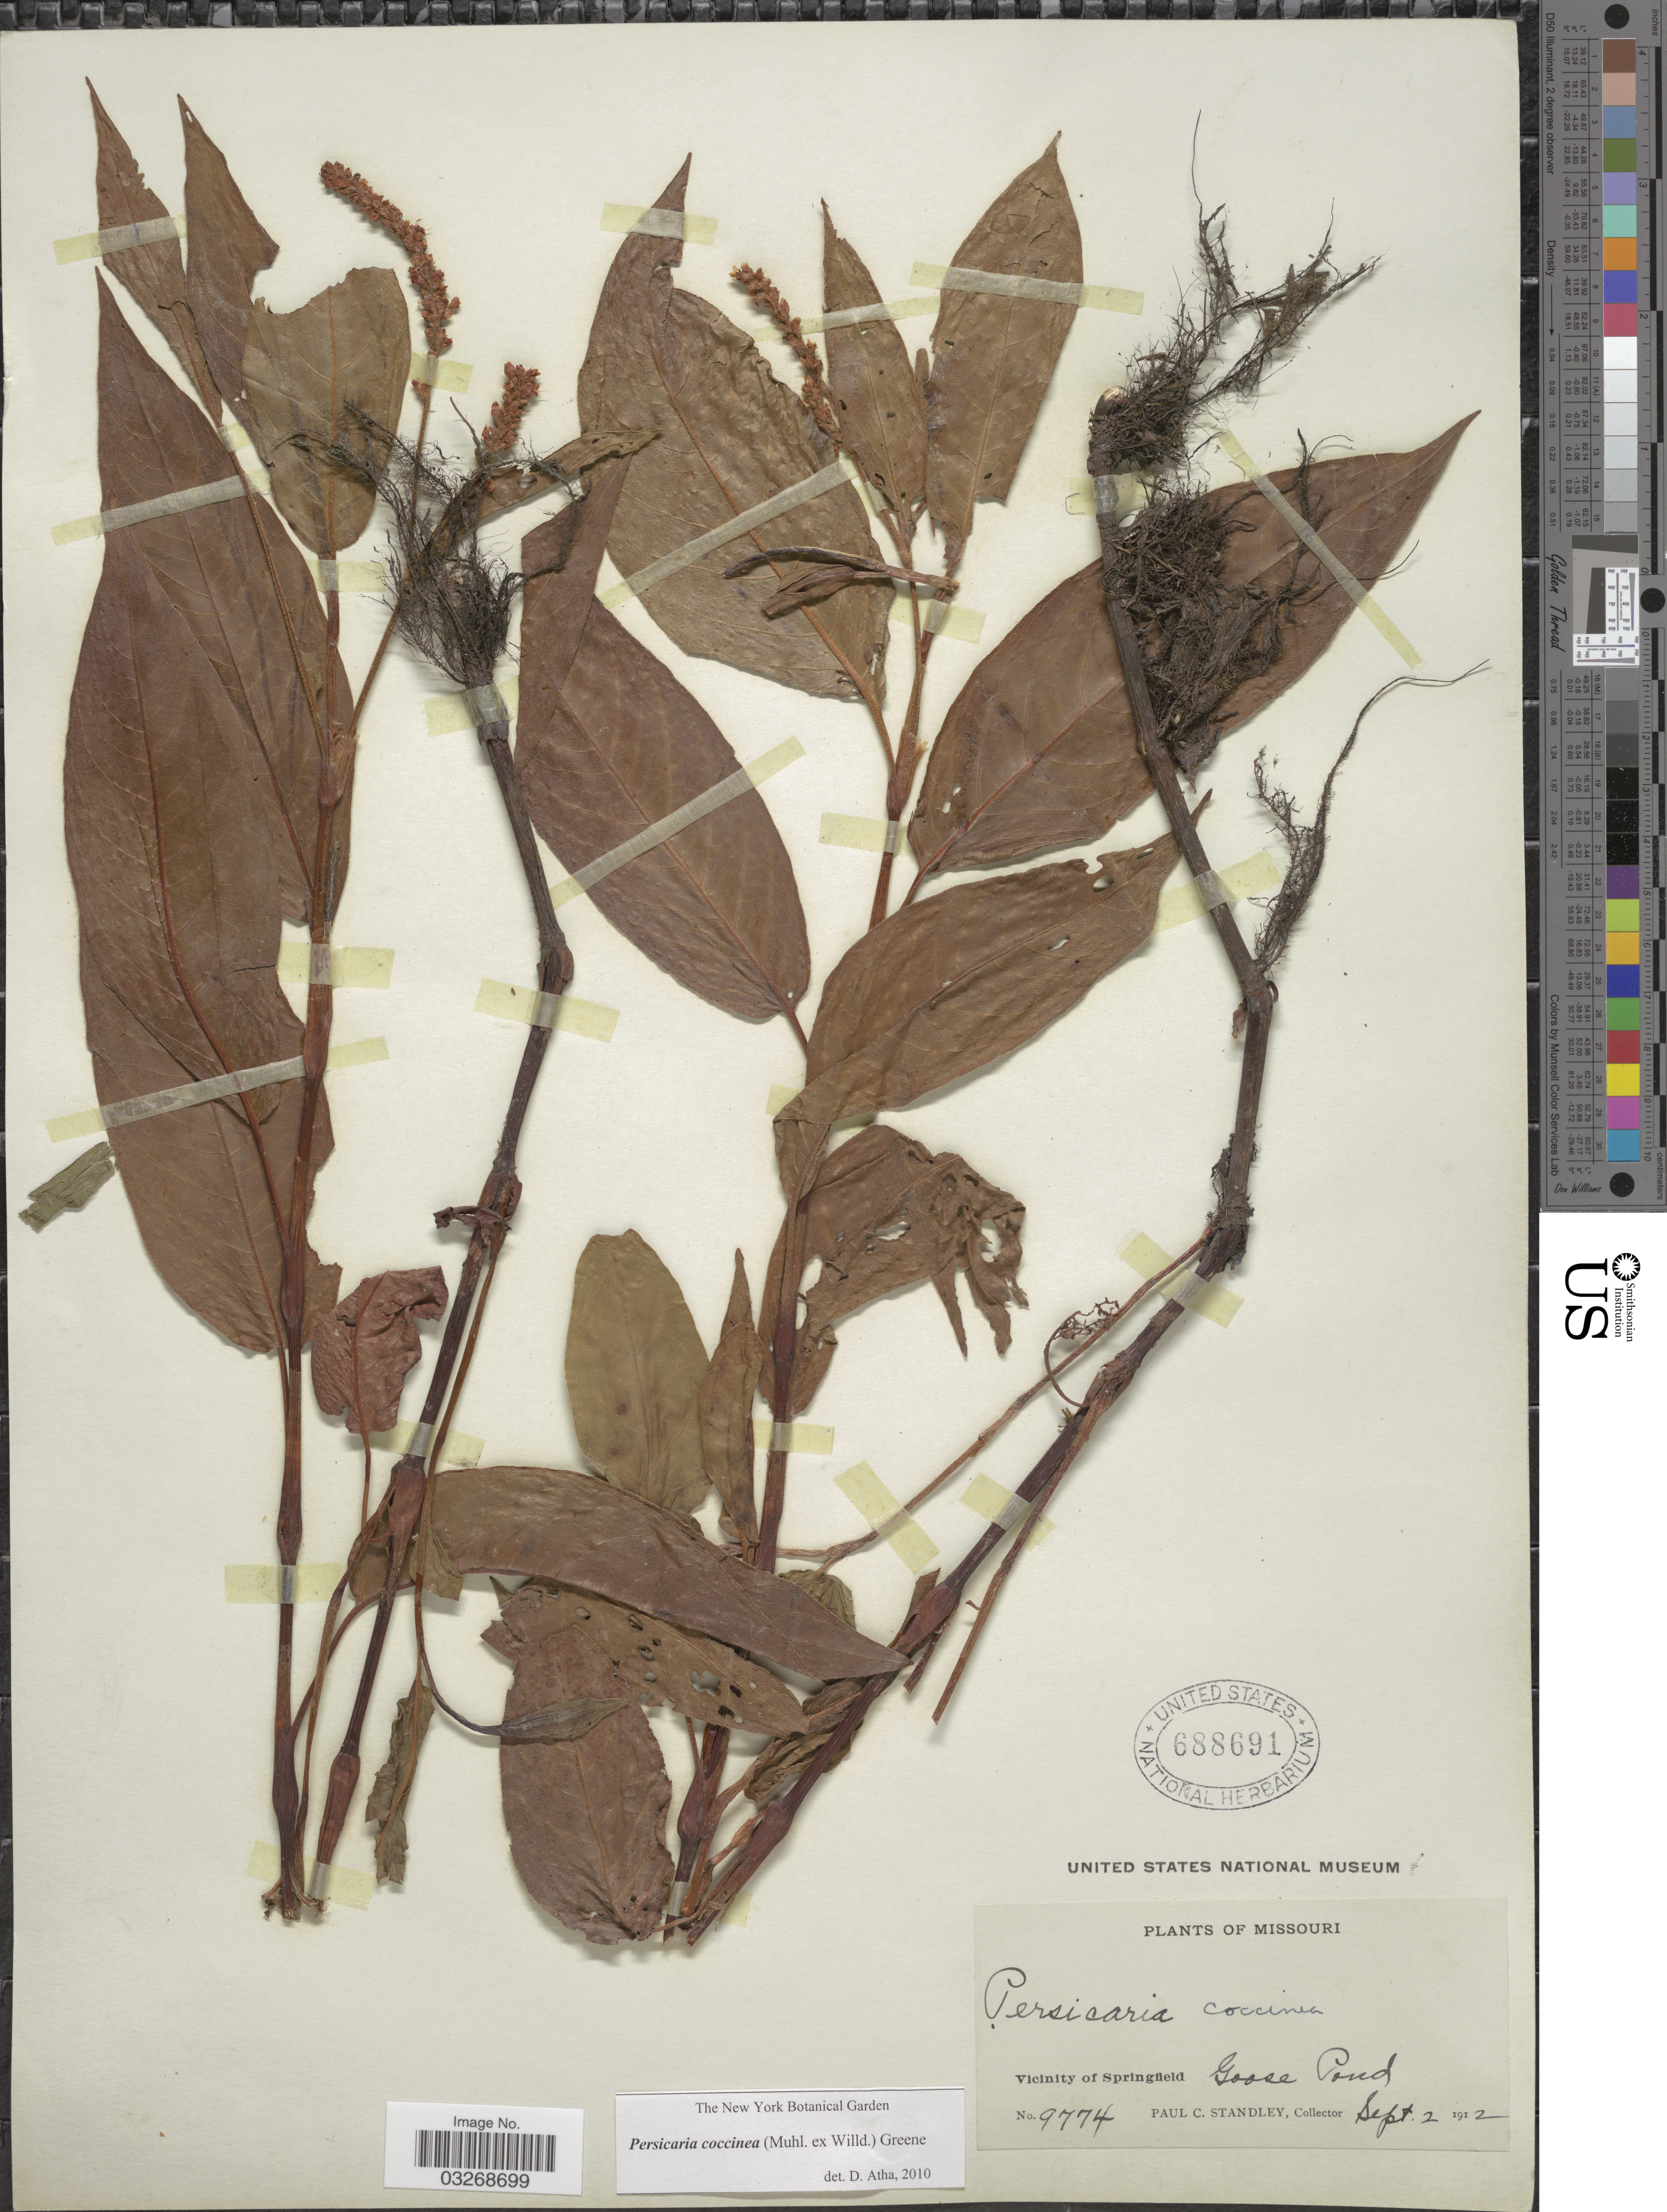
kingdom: Plantae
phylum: Tracheophyta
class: Magnoliopsida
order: Caryophyllales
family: Polygonaceae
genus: Persicaria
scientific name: Persicaria coccinea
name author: (Muhl. ex Willd.) Greene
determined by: Atha, D. E.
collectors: P. C. Standley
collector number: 9774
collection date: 1912-09-02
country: United States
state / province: Missouri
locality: Vicinity of Springfield. Goose Pond.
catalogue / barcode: US 688691